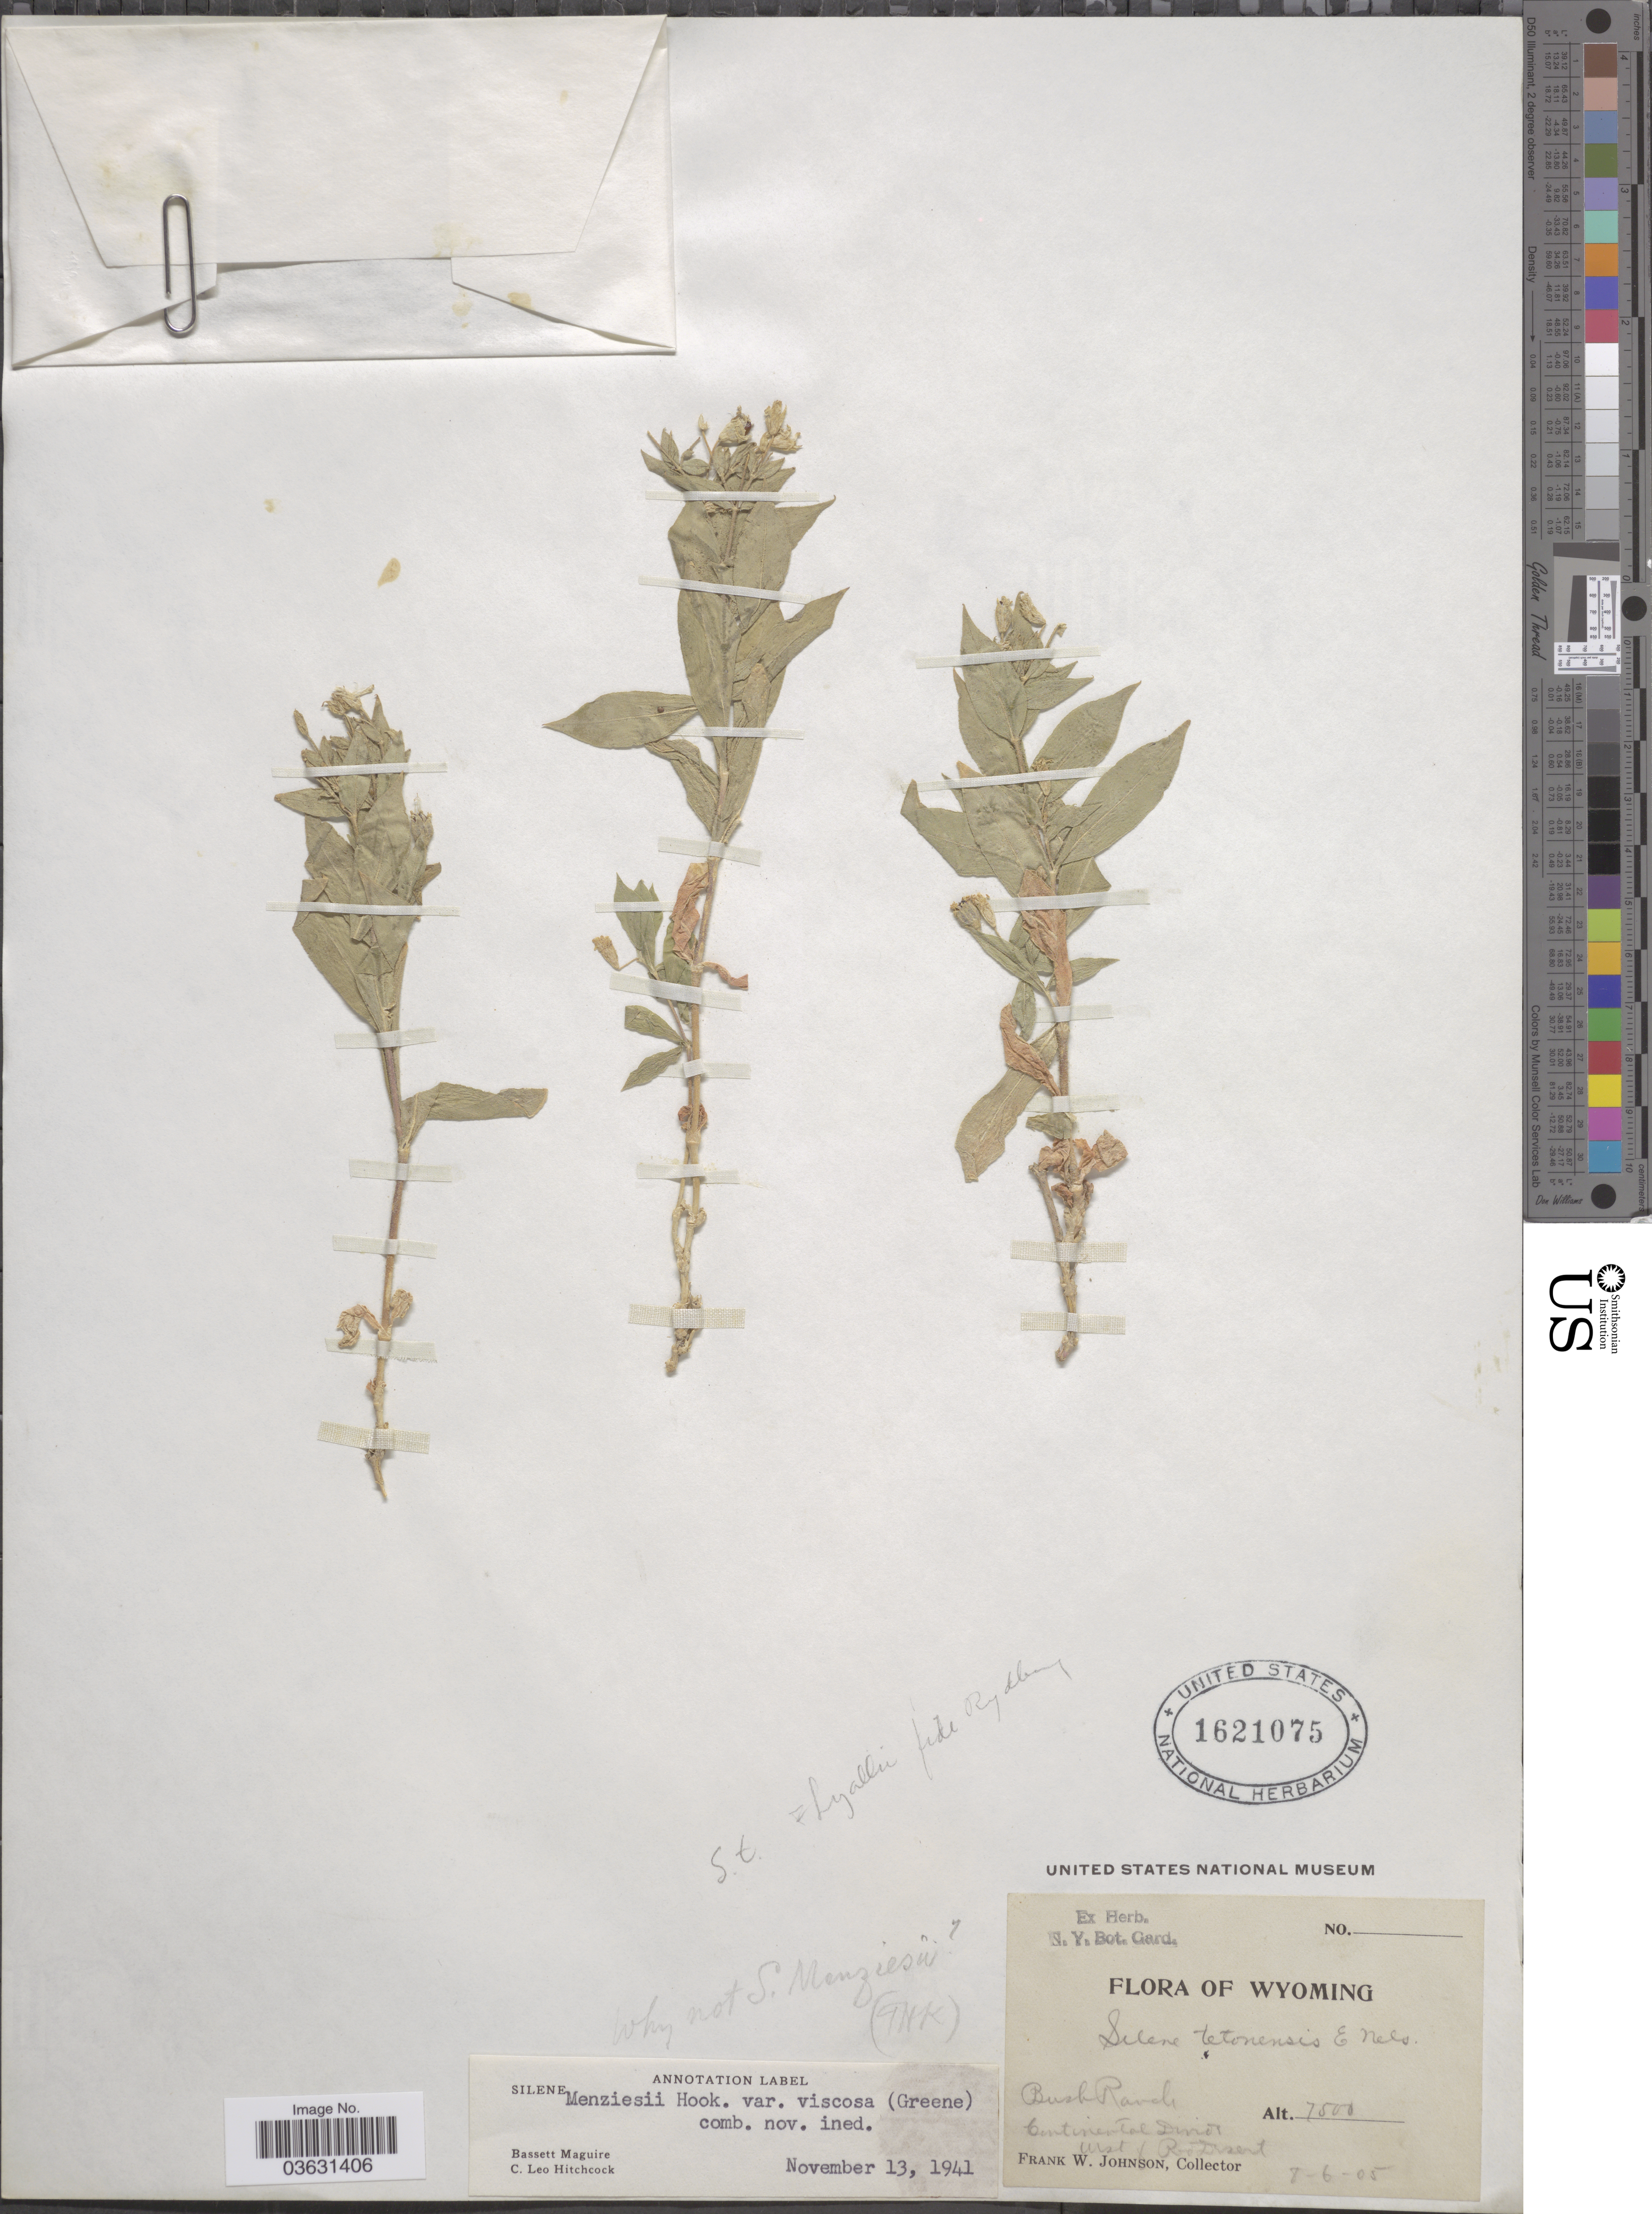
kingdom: Plantae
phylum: Tracheophyta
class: Magnoliopsida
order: Caryophyllales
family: Caryophyllaceae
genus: Silene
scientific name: Silene menziesii var. viscosa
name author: (Greene) C.L. Hitchc. & Maguire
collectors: F. W. Johnson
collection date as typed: Transcribed d/m/y: 6/8/5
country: United States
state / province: Wyoming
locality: Bush Ranch. Continental Divide. West of Red Desert.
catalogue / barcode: US 1621075